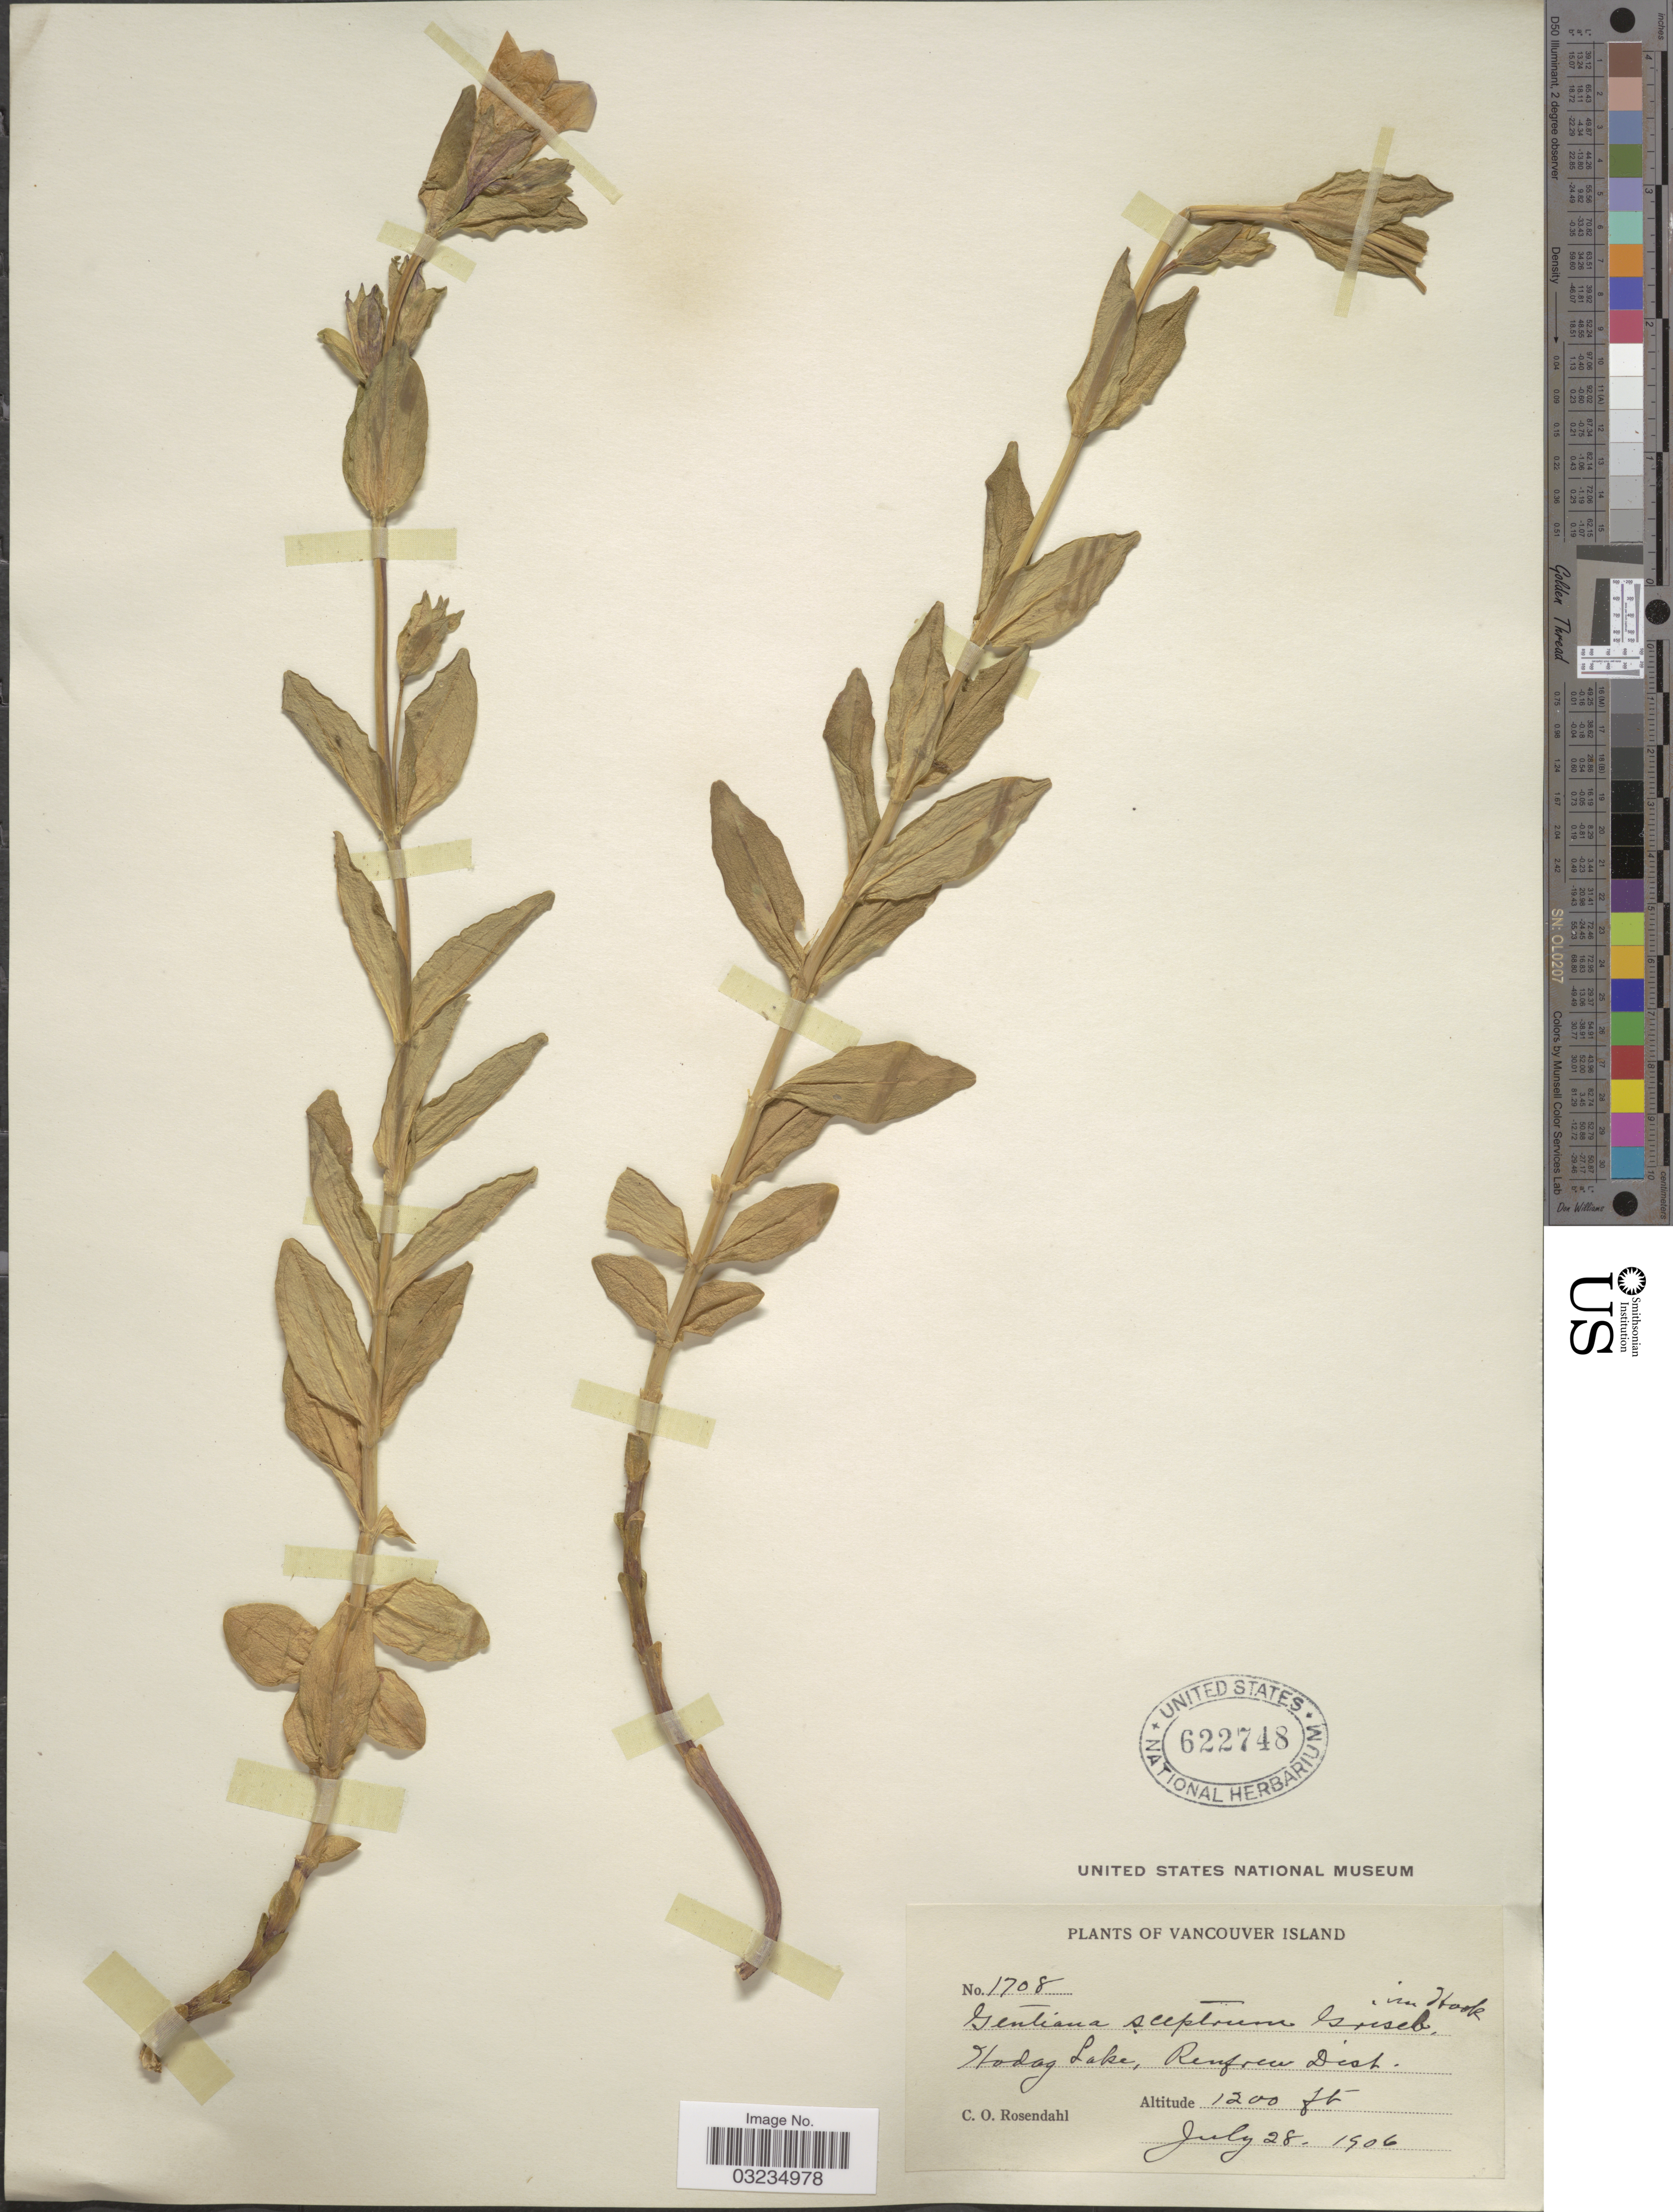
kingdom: Plantae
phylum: Tracheophyta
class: Magnoliopsida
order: Gentianales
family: Gentianaceae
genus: Gentiana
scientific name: Gentiana sceptrum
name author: Griseb.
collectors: C. O. Rosendahl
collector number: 1708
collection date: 1906-07-28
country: Canada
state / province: British Columbia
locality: Vancouver Island. Hodag Lake, Renfrew Dist.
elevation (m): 366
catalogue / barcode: US 622748